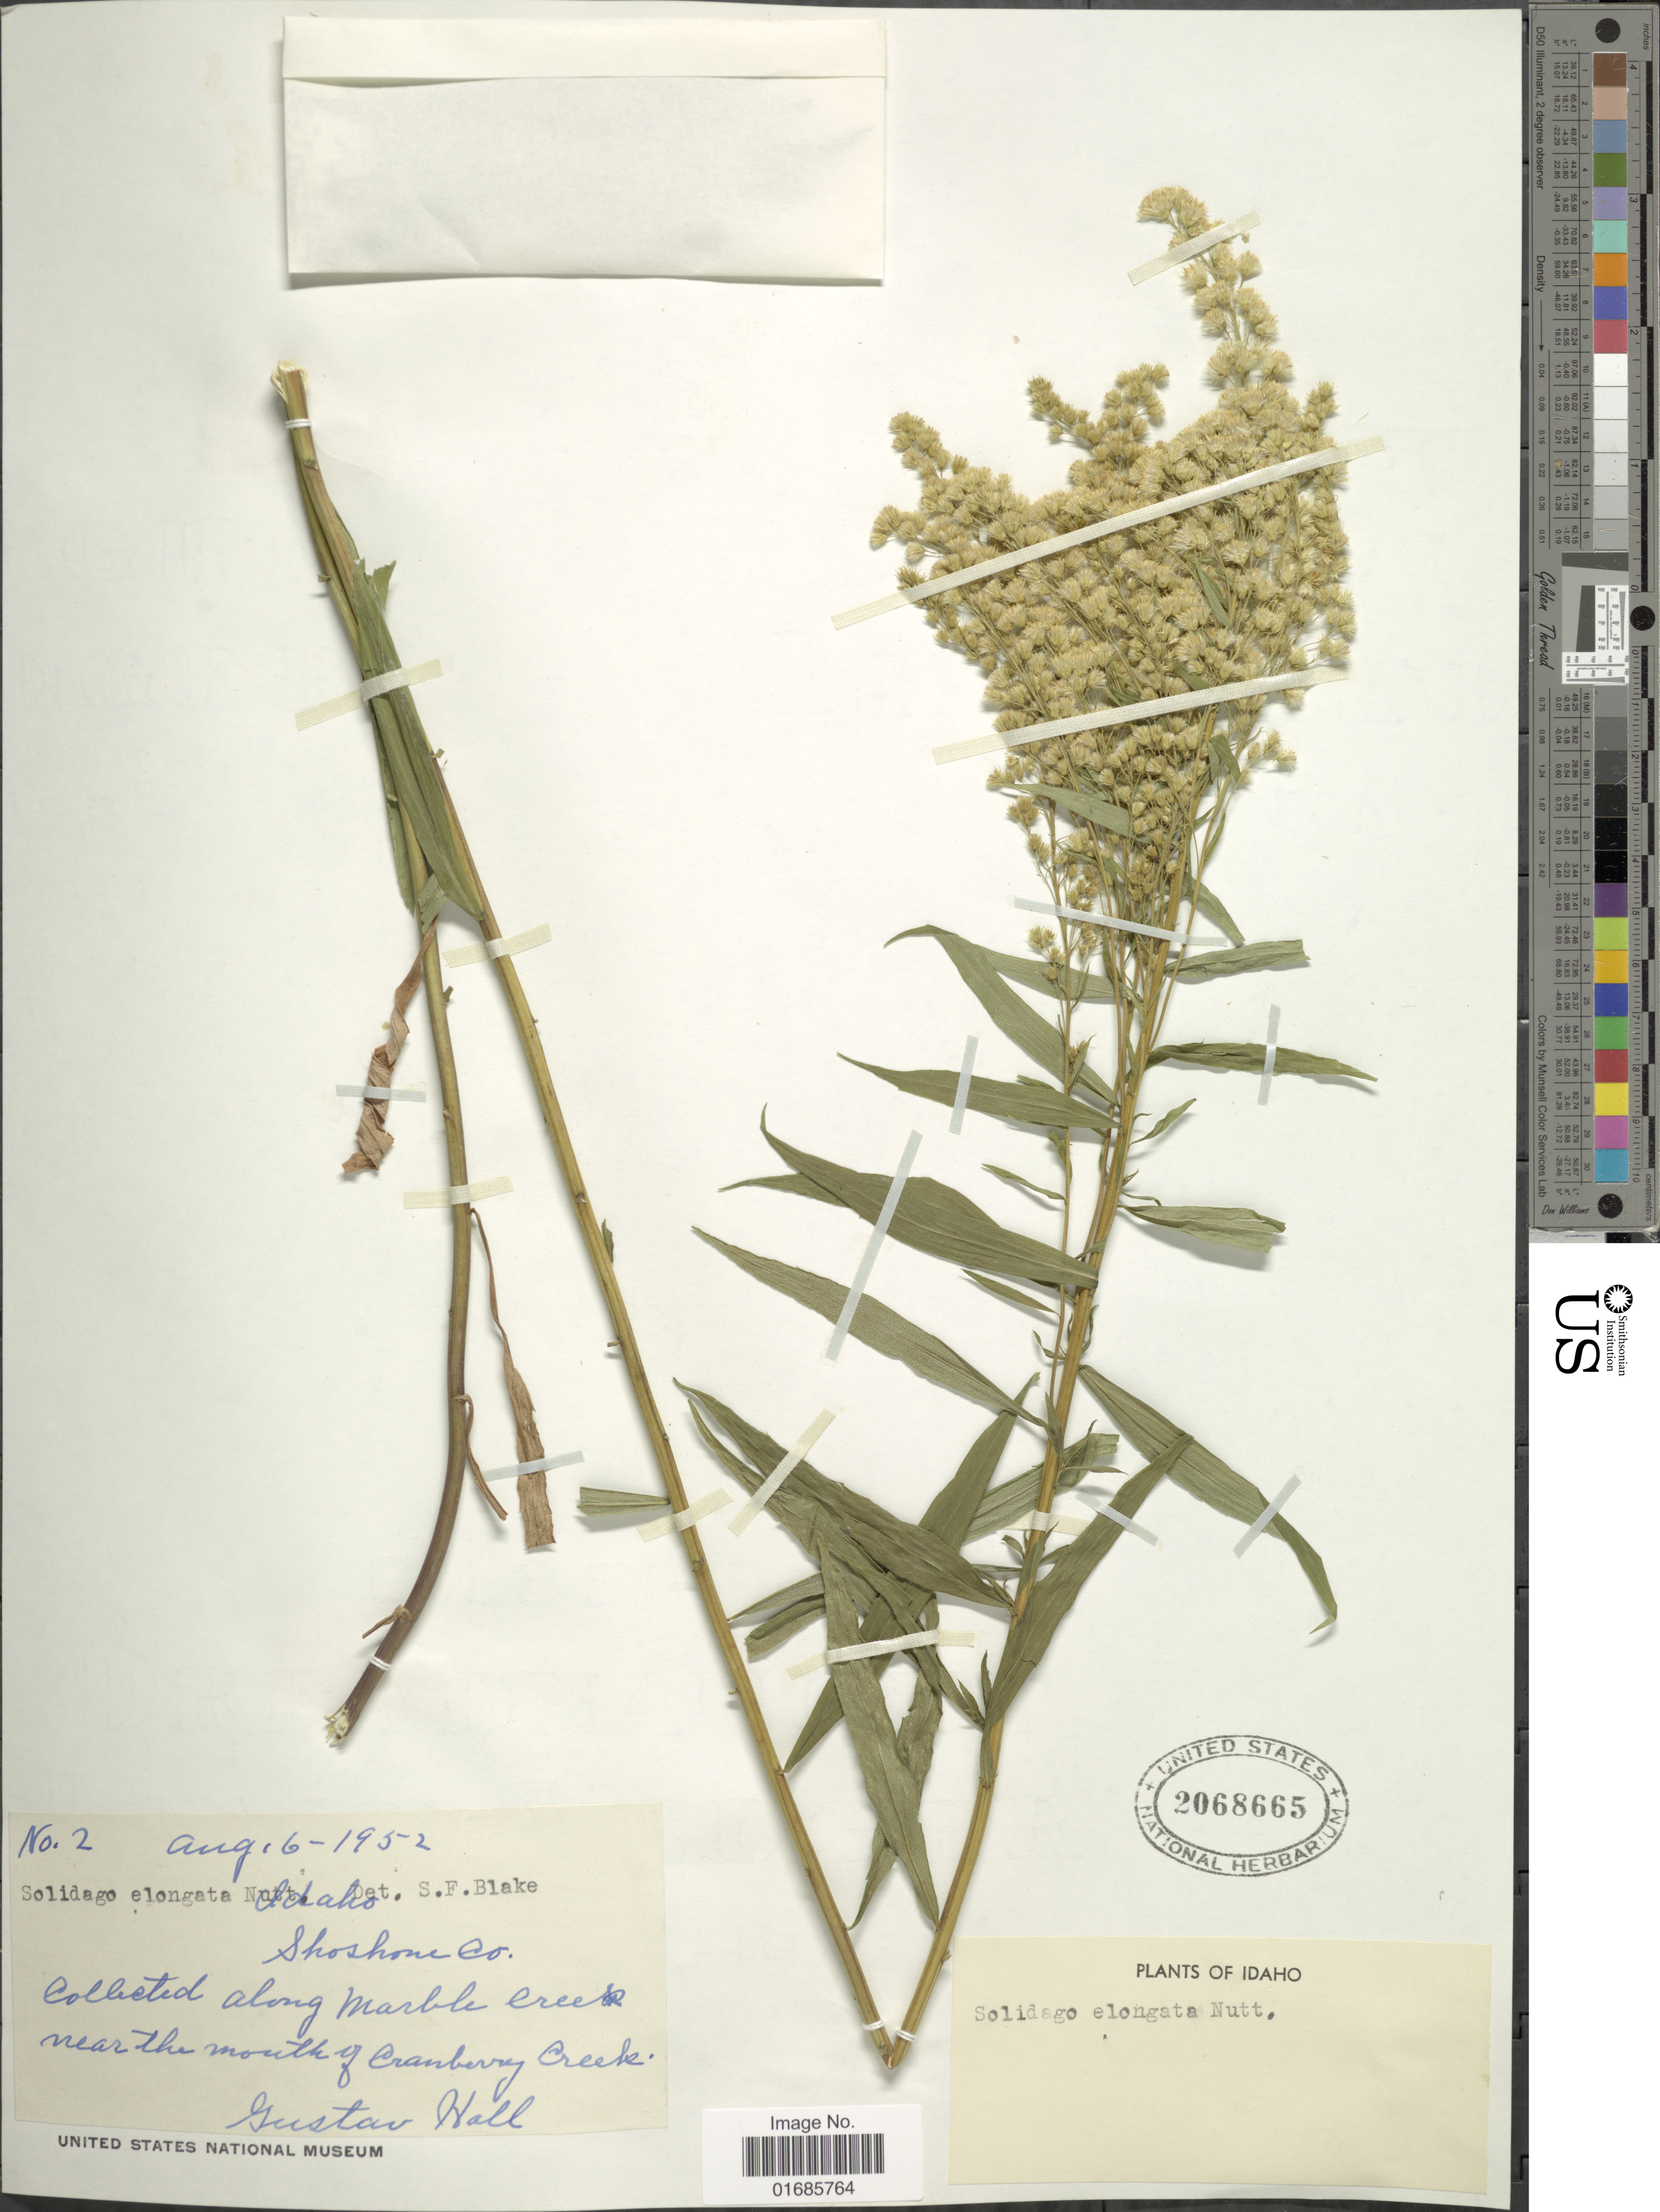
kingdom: Plantae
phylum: Tracheophyta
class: Magnoliopsida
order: Asterales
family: Asteraceae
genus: Solidago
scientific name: Solidago canadensis var. salebrosa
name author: (Piper) M.E. Jones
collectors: G. Hall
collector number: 2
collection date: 1952-08-16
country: United States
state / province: Idaho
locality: Shoshone Co., Marble Creek near the mouth of Cranberry Creek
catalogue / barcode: US 2068665